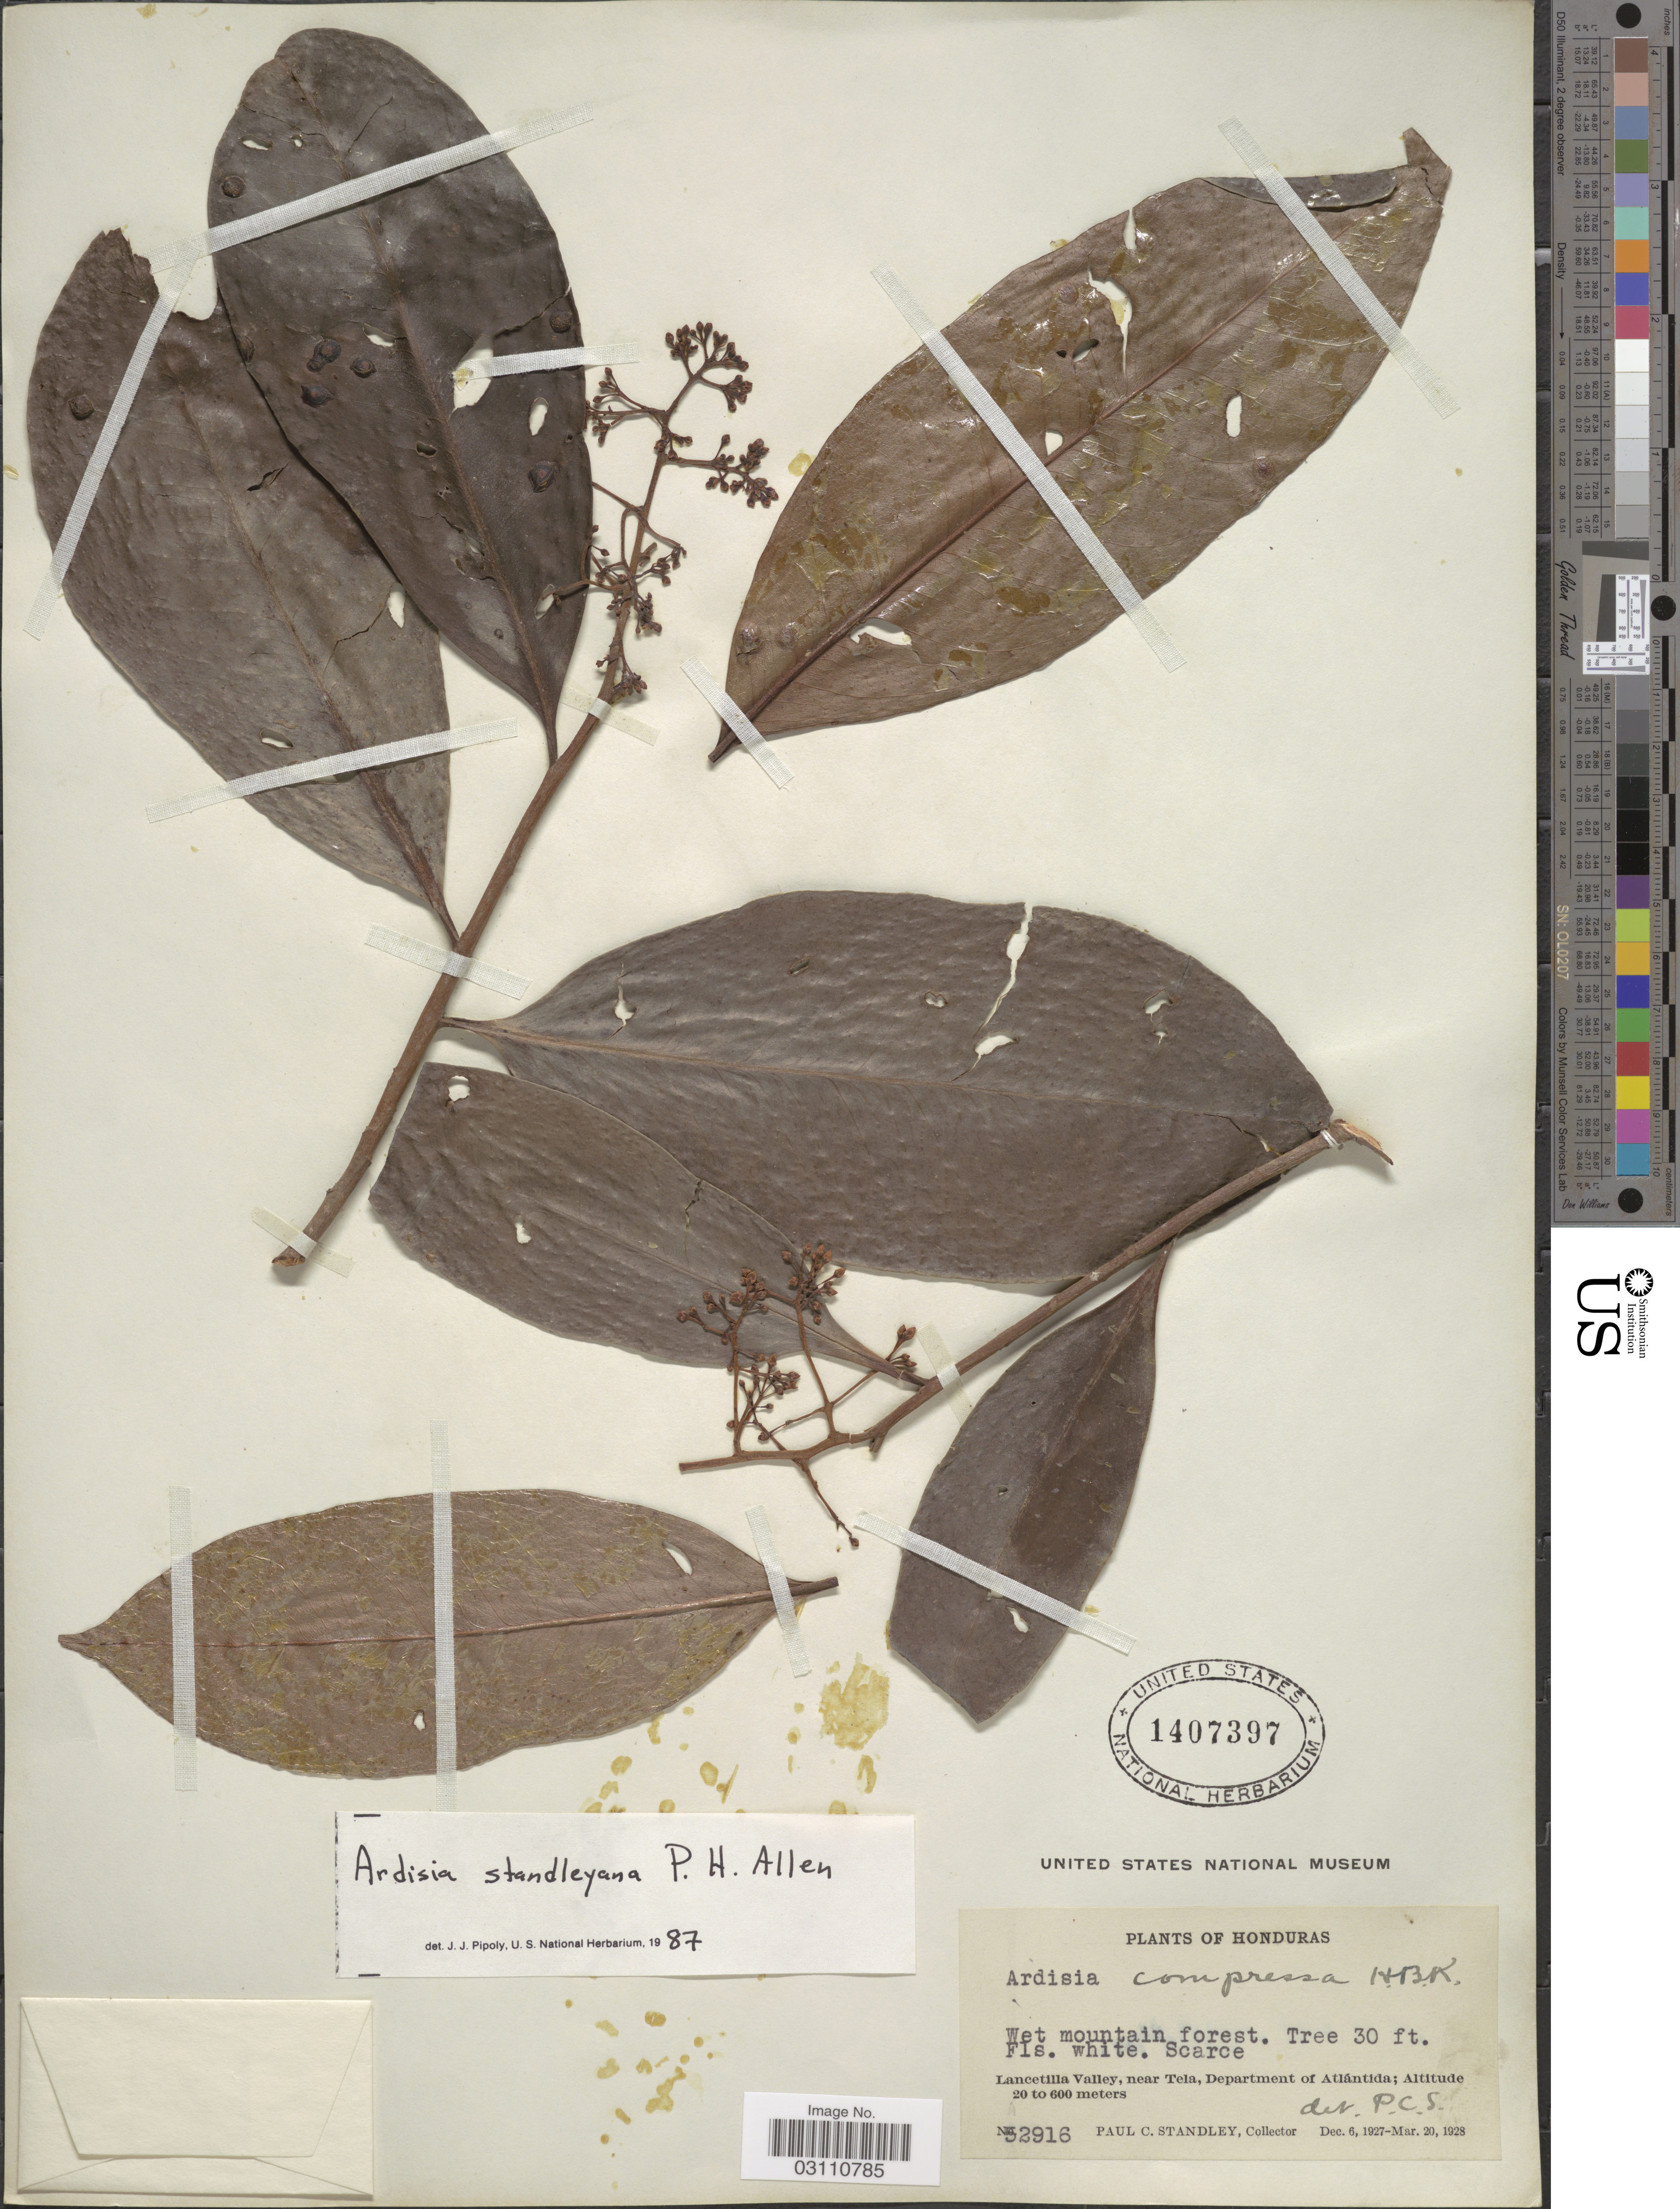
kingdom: Plantae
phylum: Tracheophyta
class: Magnoliopsida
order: Ericales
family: Primulaceae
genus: Ardisia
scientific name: Ardisia standleyana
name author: P.H. Allen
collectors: P. C. Standley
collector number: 52916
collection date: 1927-12-06/1928-03-20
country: Honduras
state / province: Atlántida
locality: Lancetilla Valley, near Tela, Department of Atlántida.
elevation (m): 20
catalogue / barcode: US 1407397